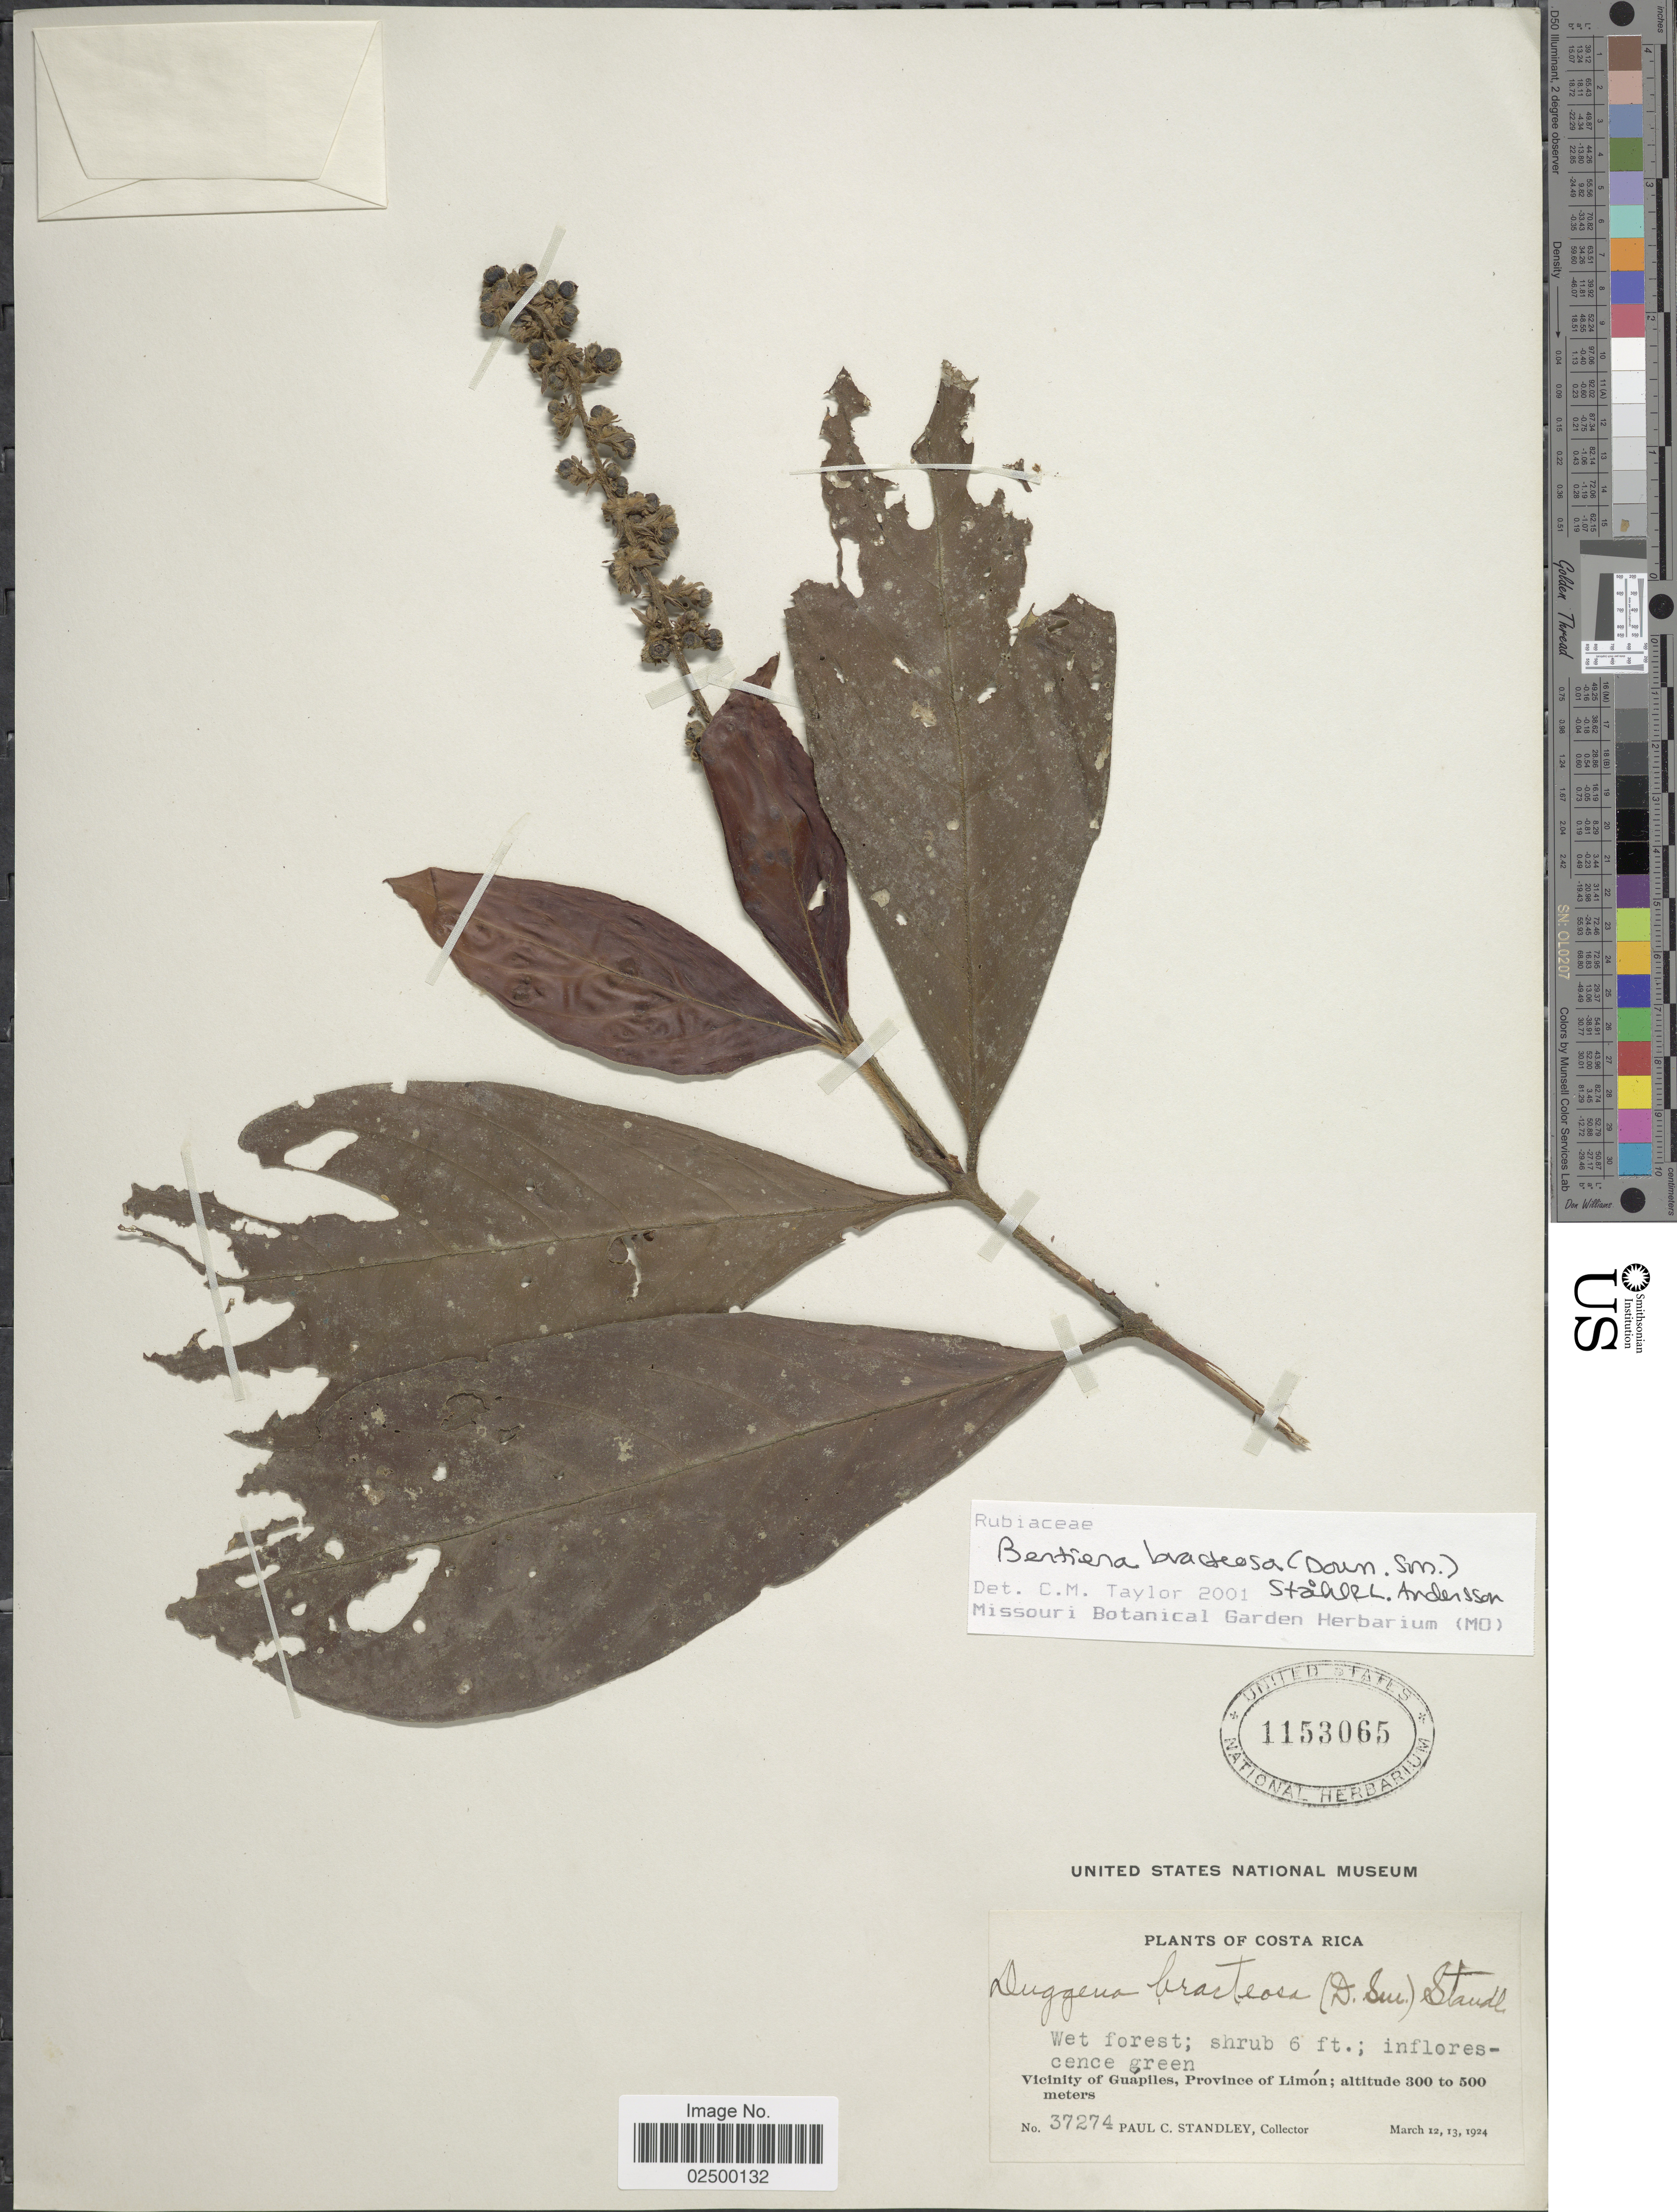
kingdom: Plantae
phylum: Tracheophyta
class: Magnoliopsida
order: Gentianales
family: Rubiaceae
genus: Bertiera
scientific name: Bertiera bracteosa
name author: (Donn. Sm.) B. Ståhl & L. Andersson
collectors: P. C. Standley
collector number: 37274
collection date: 1924-03-12/1924-03-13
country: Costa Rica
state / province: Limón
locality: Vicinity of Guapiles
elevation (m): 300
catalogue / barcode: US 1153065